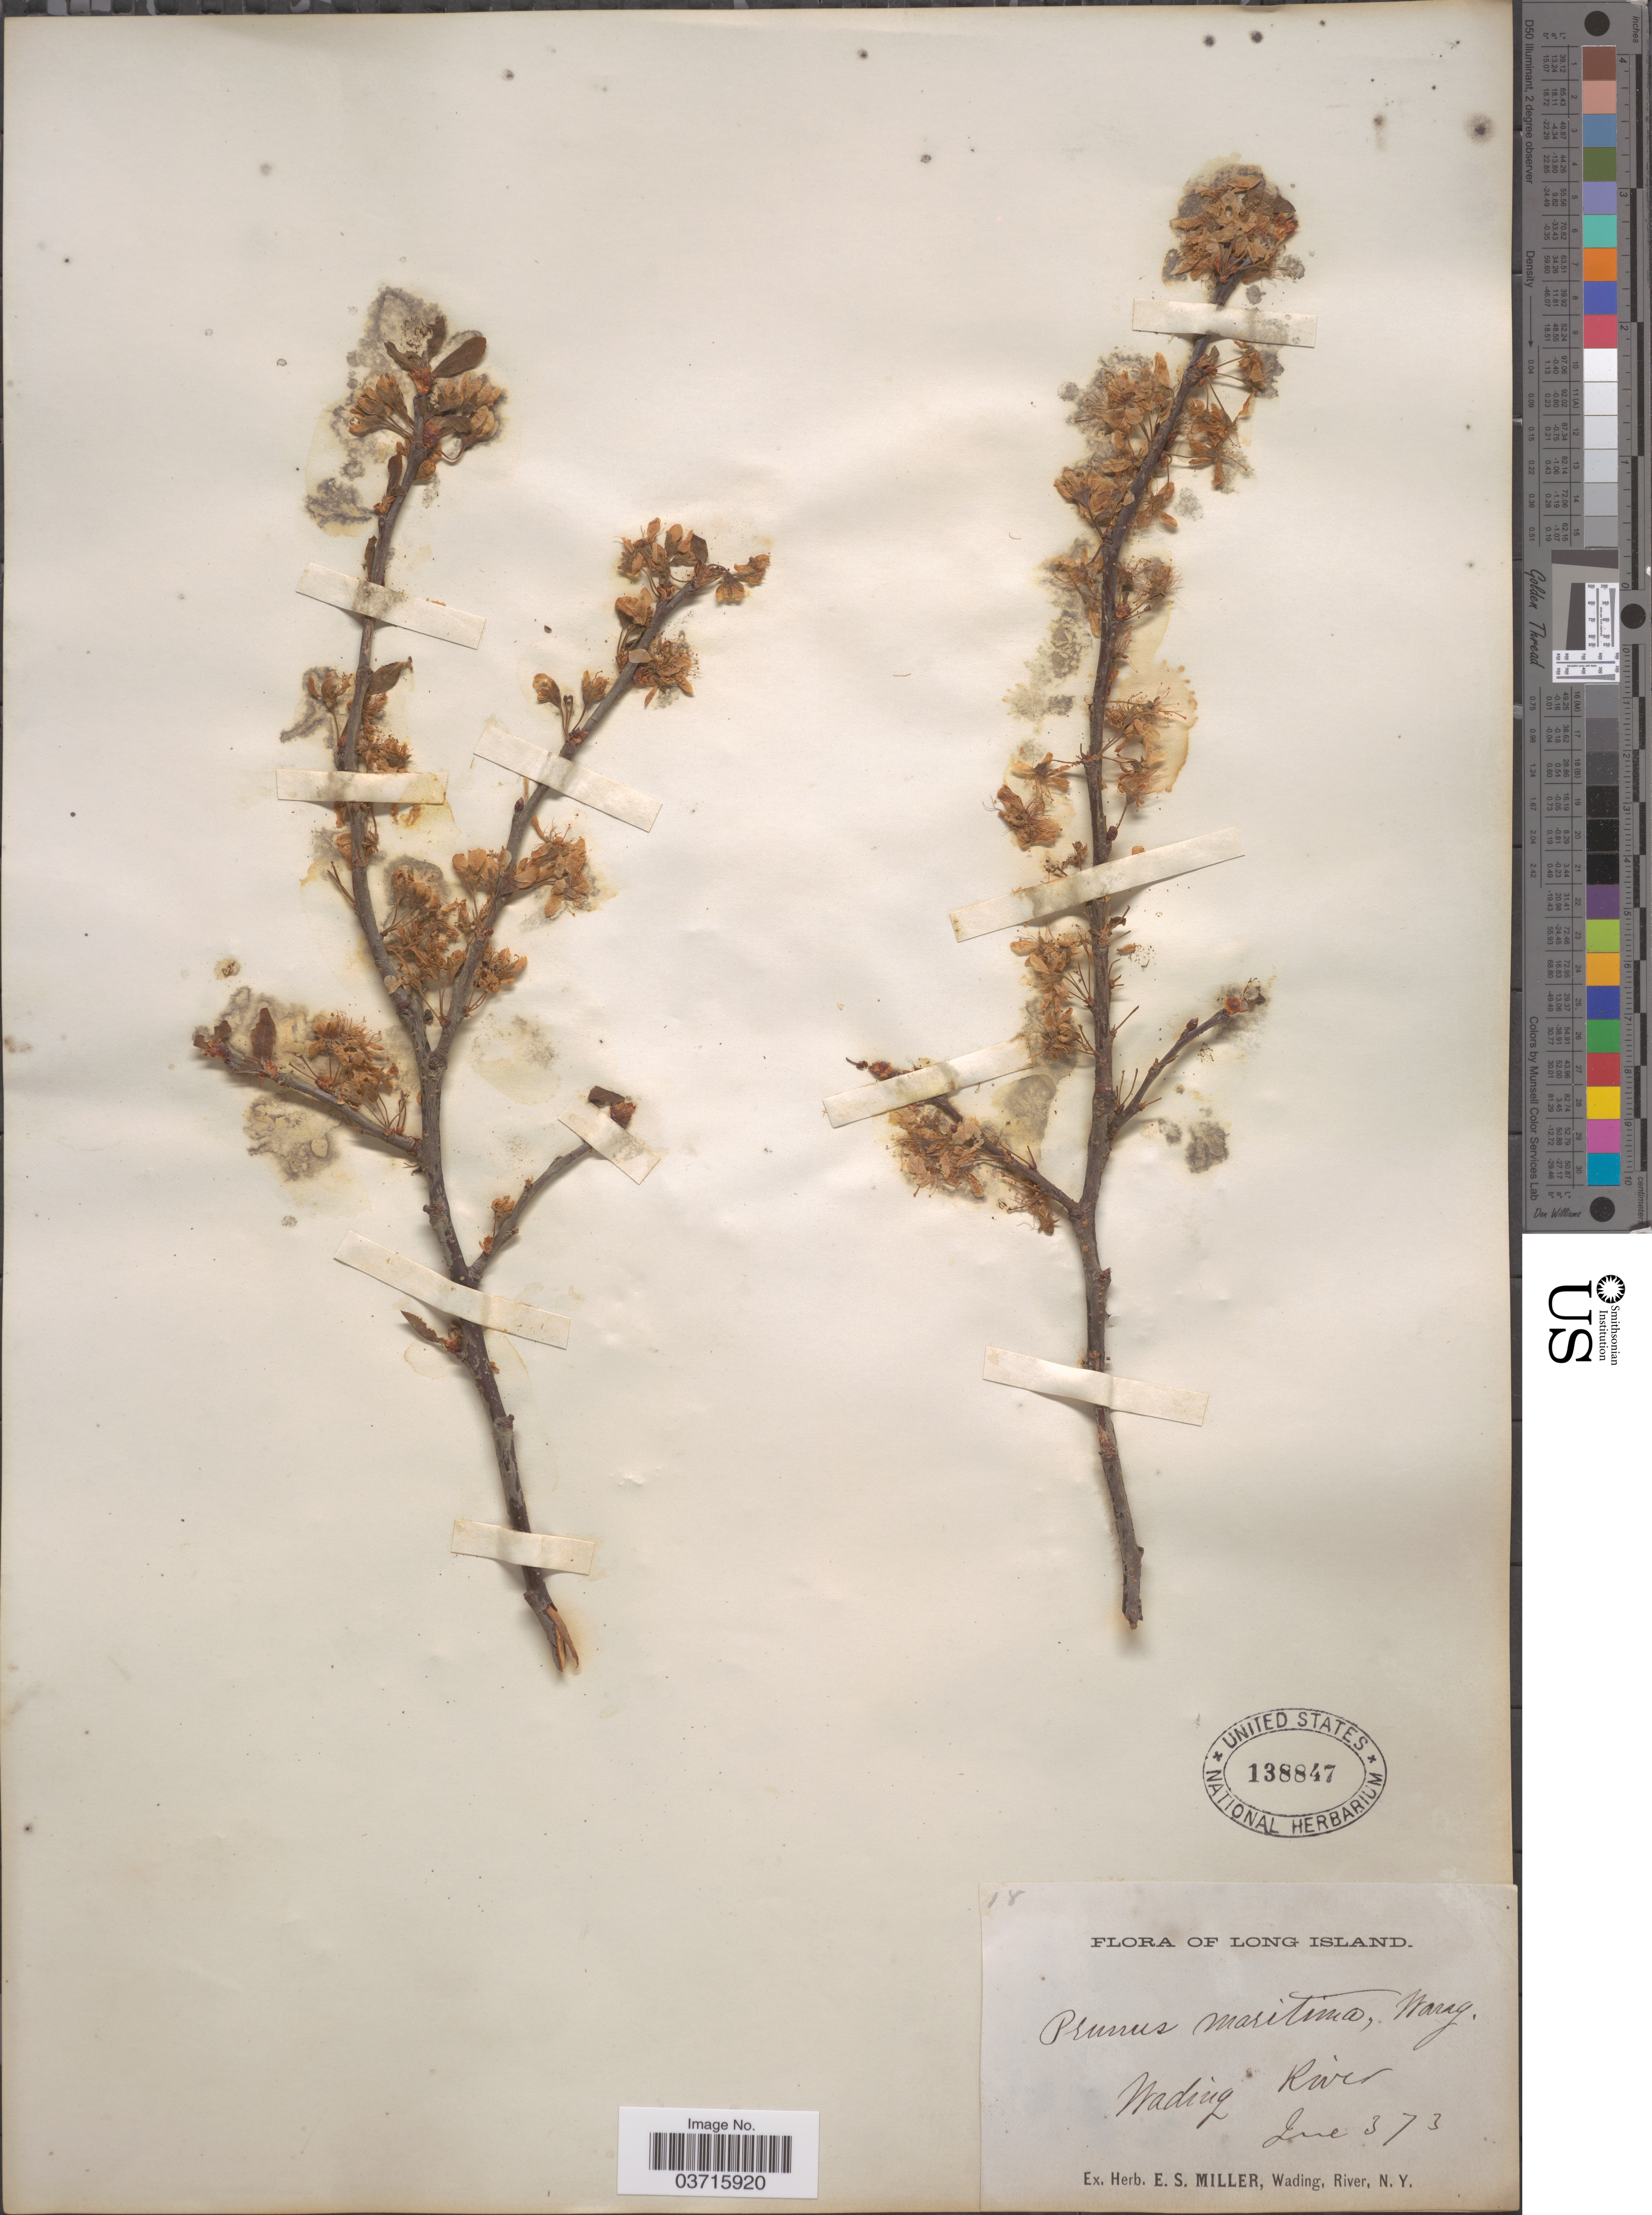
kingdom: Plantae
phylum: Tracheophyta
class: Magnoliopsida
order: Rosales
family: Rosaceae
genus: Prunus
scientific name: Prunus maritima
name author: Marshall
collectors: ex herb. E. S. Miller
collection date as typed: Transcribed d/m/y: 3/6/73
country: United States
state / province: New York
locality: Long Island. Wading River.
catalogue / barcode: US 138847